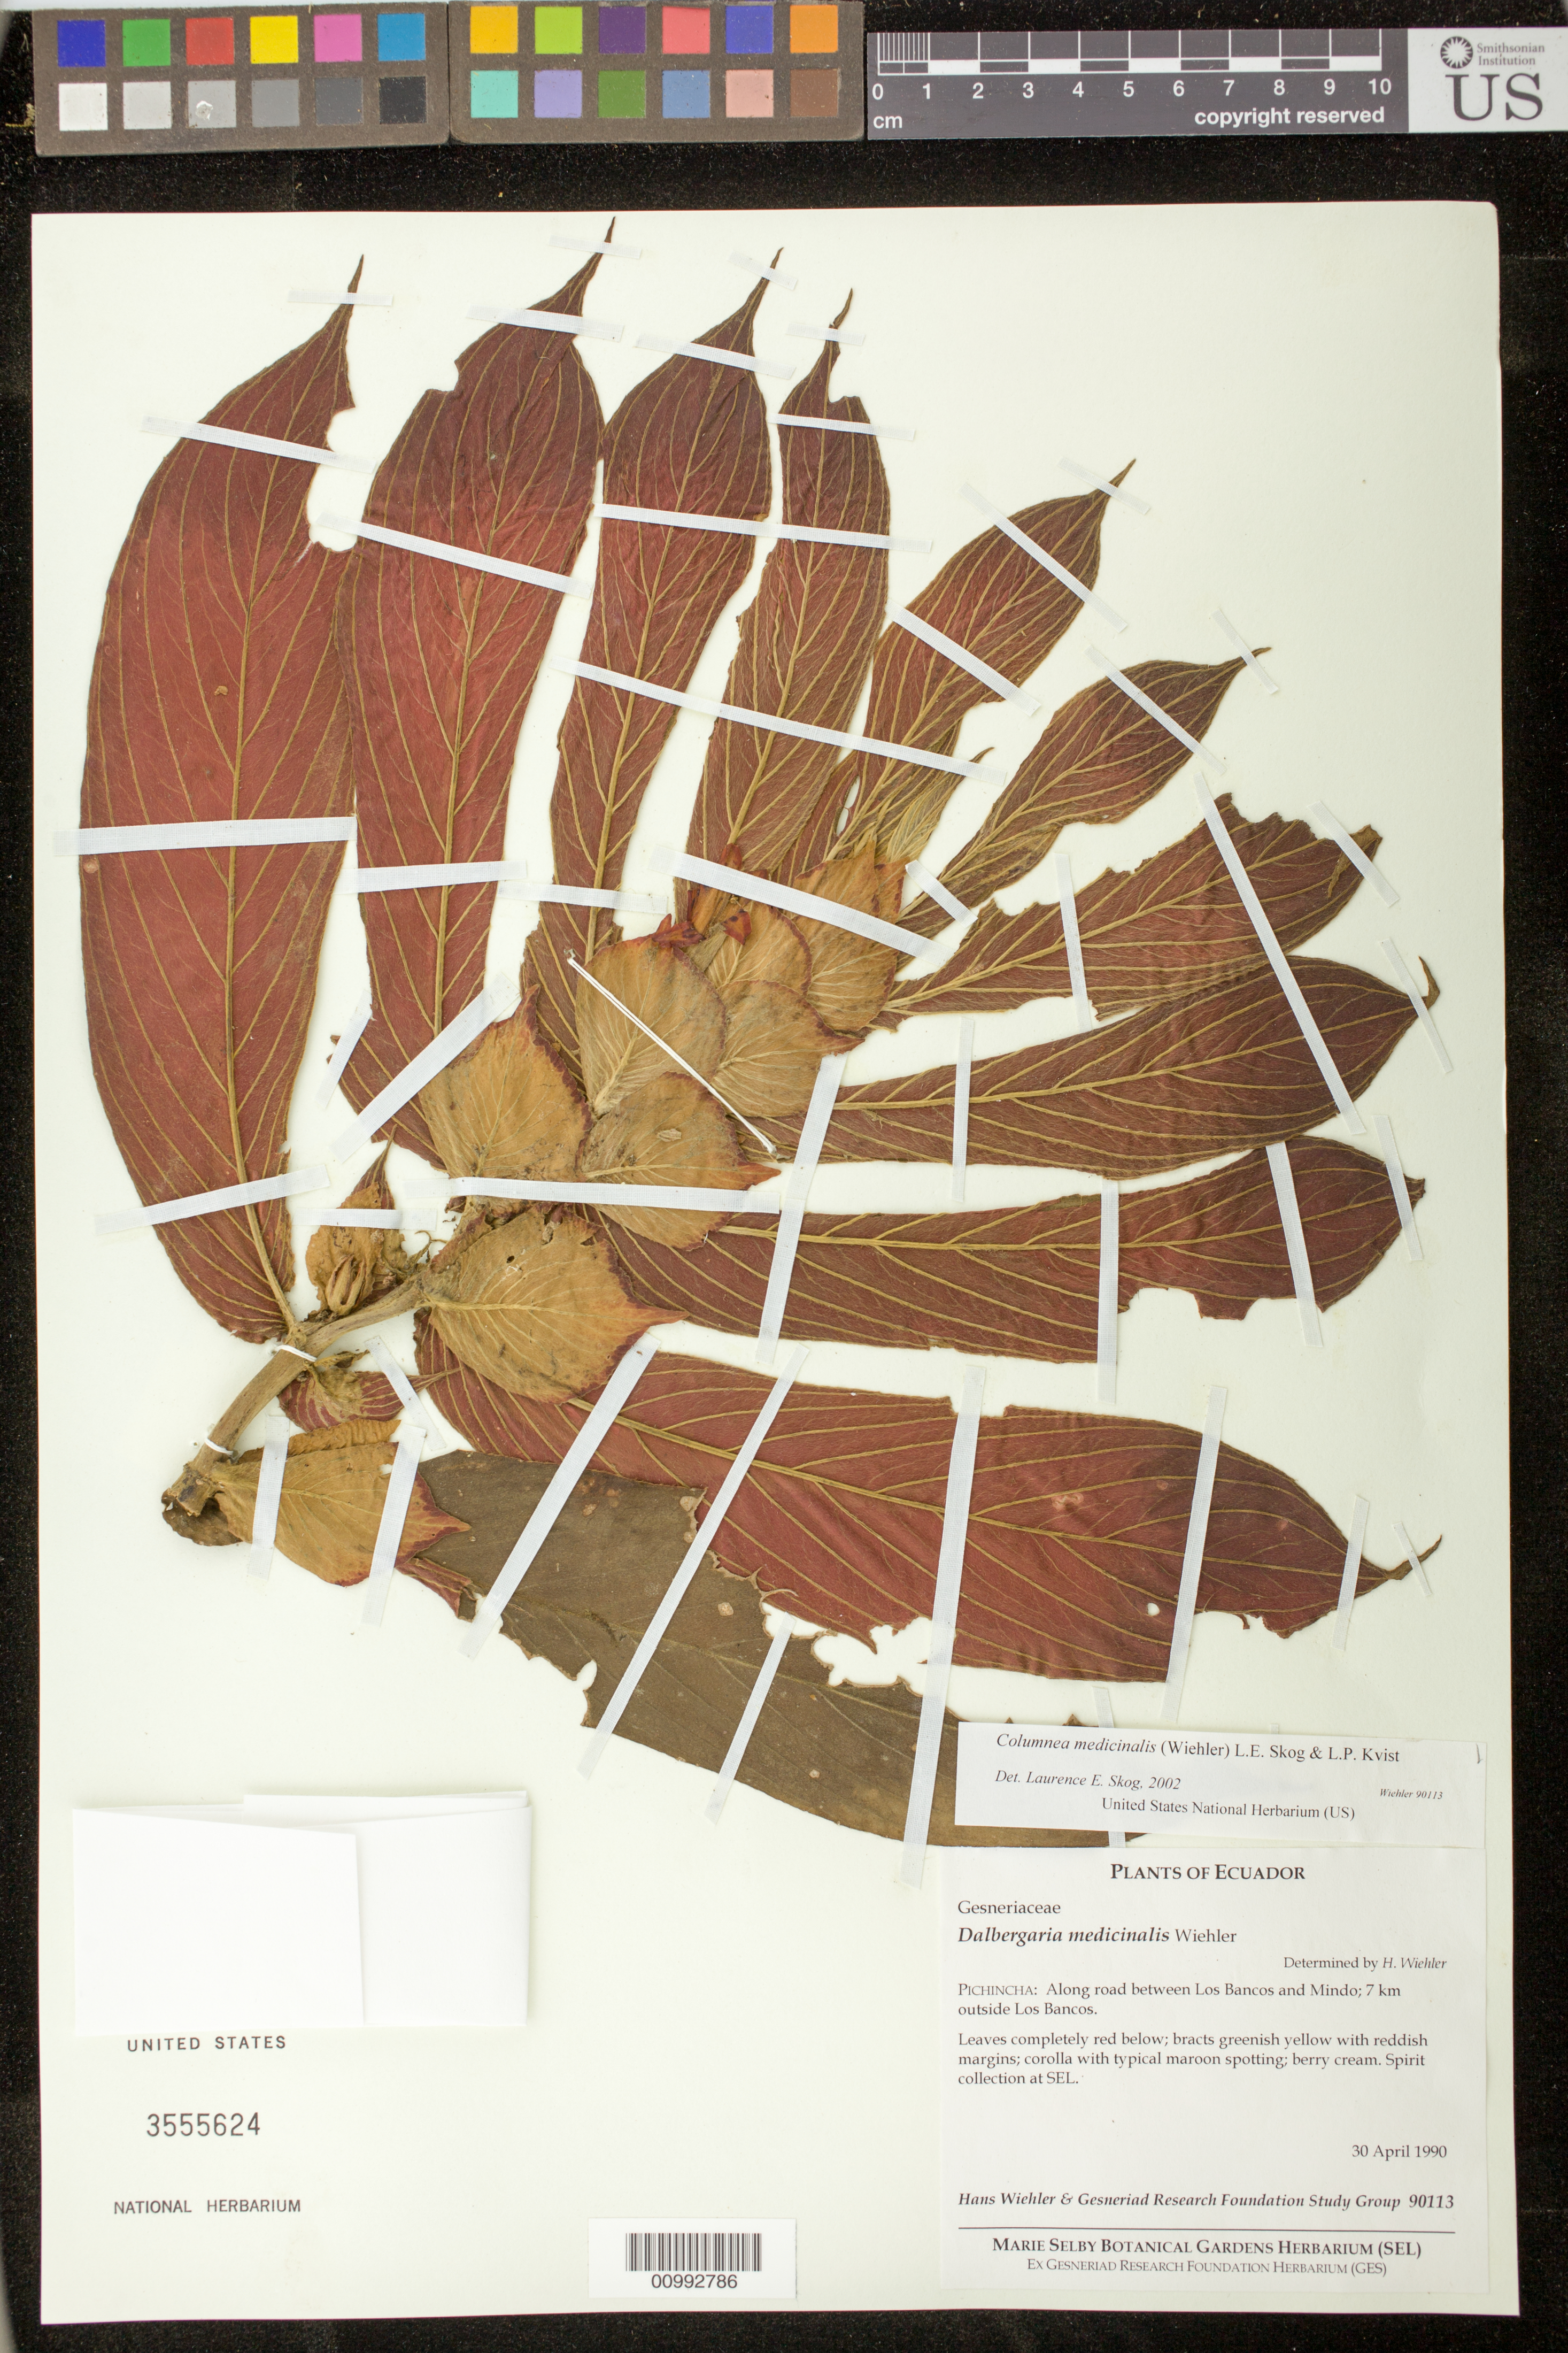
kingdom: Plantae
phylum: Tracheophyta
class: Magnoliopsida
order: Lamiales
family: Gesneriaceae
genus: Columnea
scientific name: Columnea medicinalis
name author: (Wiehler) L.E. Skog & L.P. Kvist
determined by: Skog, Laurence E.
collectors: H. J. Wiehler & GRF Study Group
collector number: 90113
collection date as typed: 30 Apr 1990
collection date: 1990-04-30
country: Ecuador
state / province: Pichincha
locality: Pichincha: along road between Los Banos and Mindo; 7 km outside Los Banos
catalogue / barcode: US 3555624